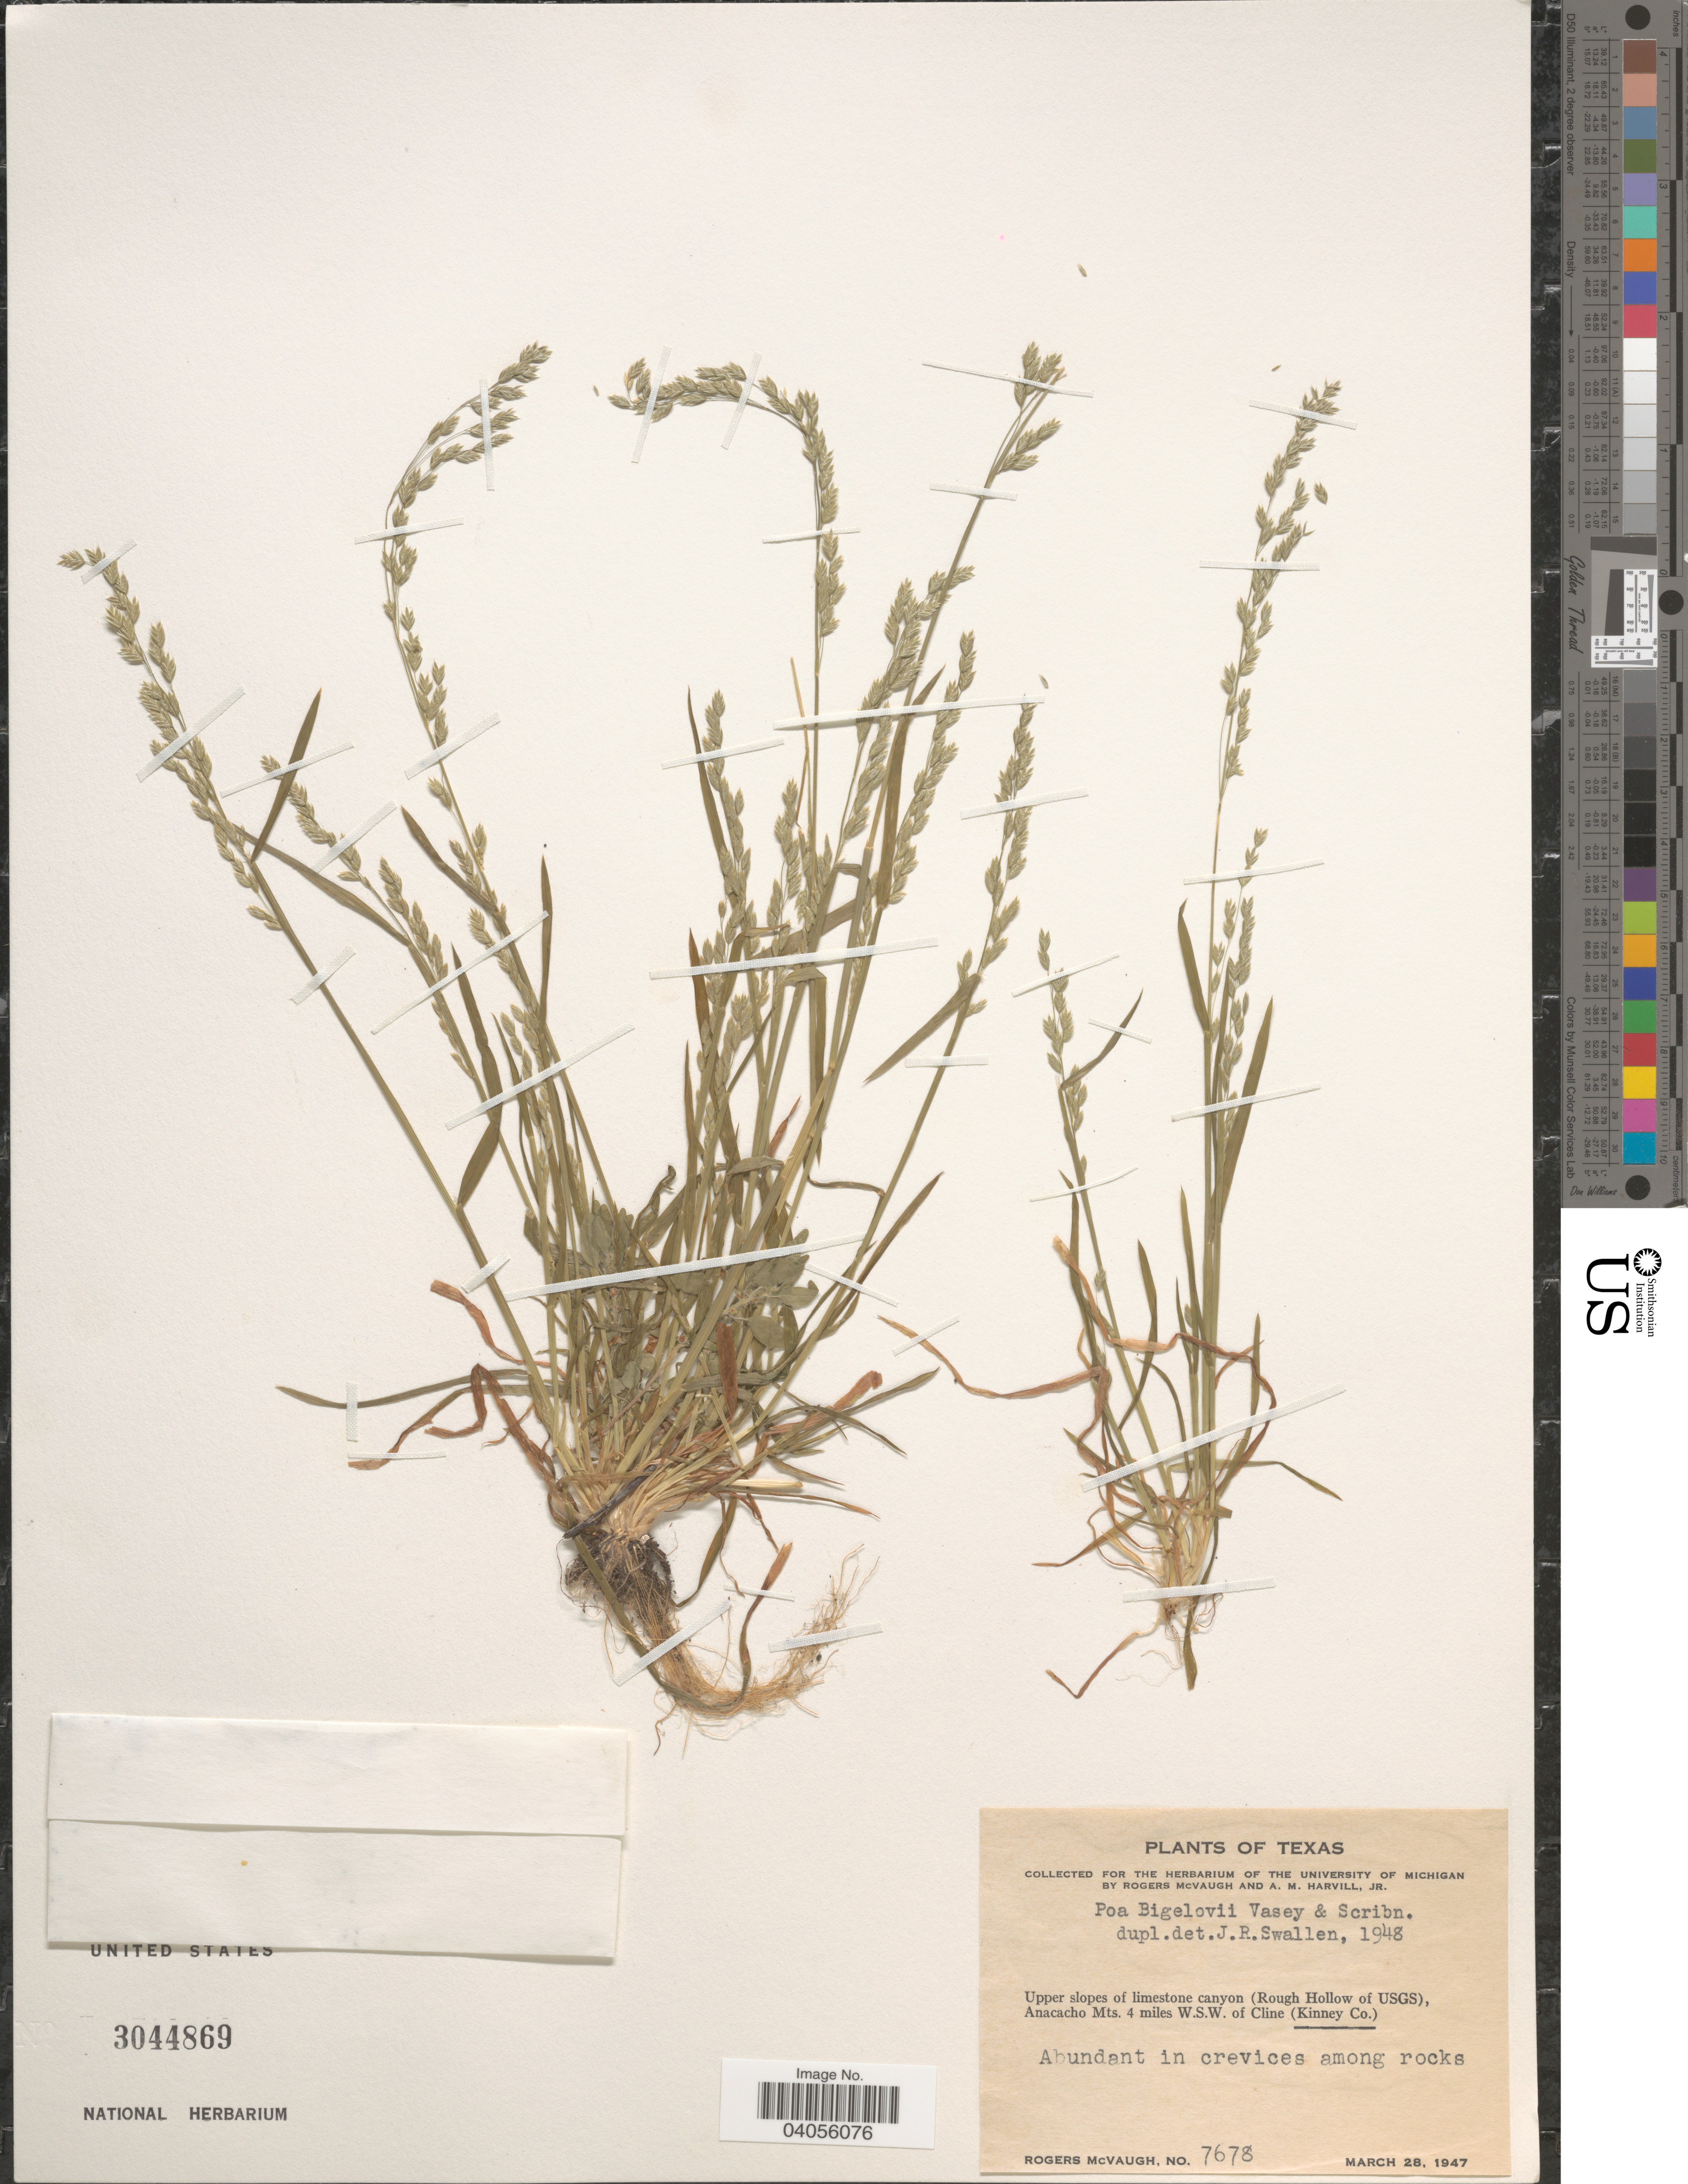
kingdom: Plantae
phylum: Tracheophyta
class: Liliopsida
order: Poales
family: Poaceae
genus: Poa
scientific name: Poa bigelovii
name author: Vasey & Scribn.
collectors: R. McVaugh & A. Harvill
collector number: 7678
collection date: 1947-03-28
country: United States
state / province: Texas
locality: Upper slopes of limestone canyon (Rough Hollow of USGS), Anacacho Mts. 4 miles W.S.W. of Cline (Kinney Co.)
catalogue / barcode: US 3044869